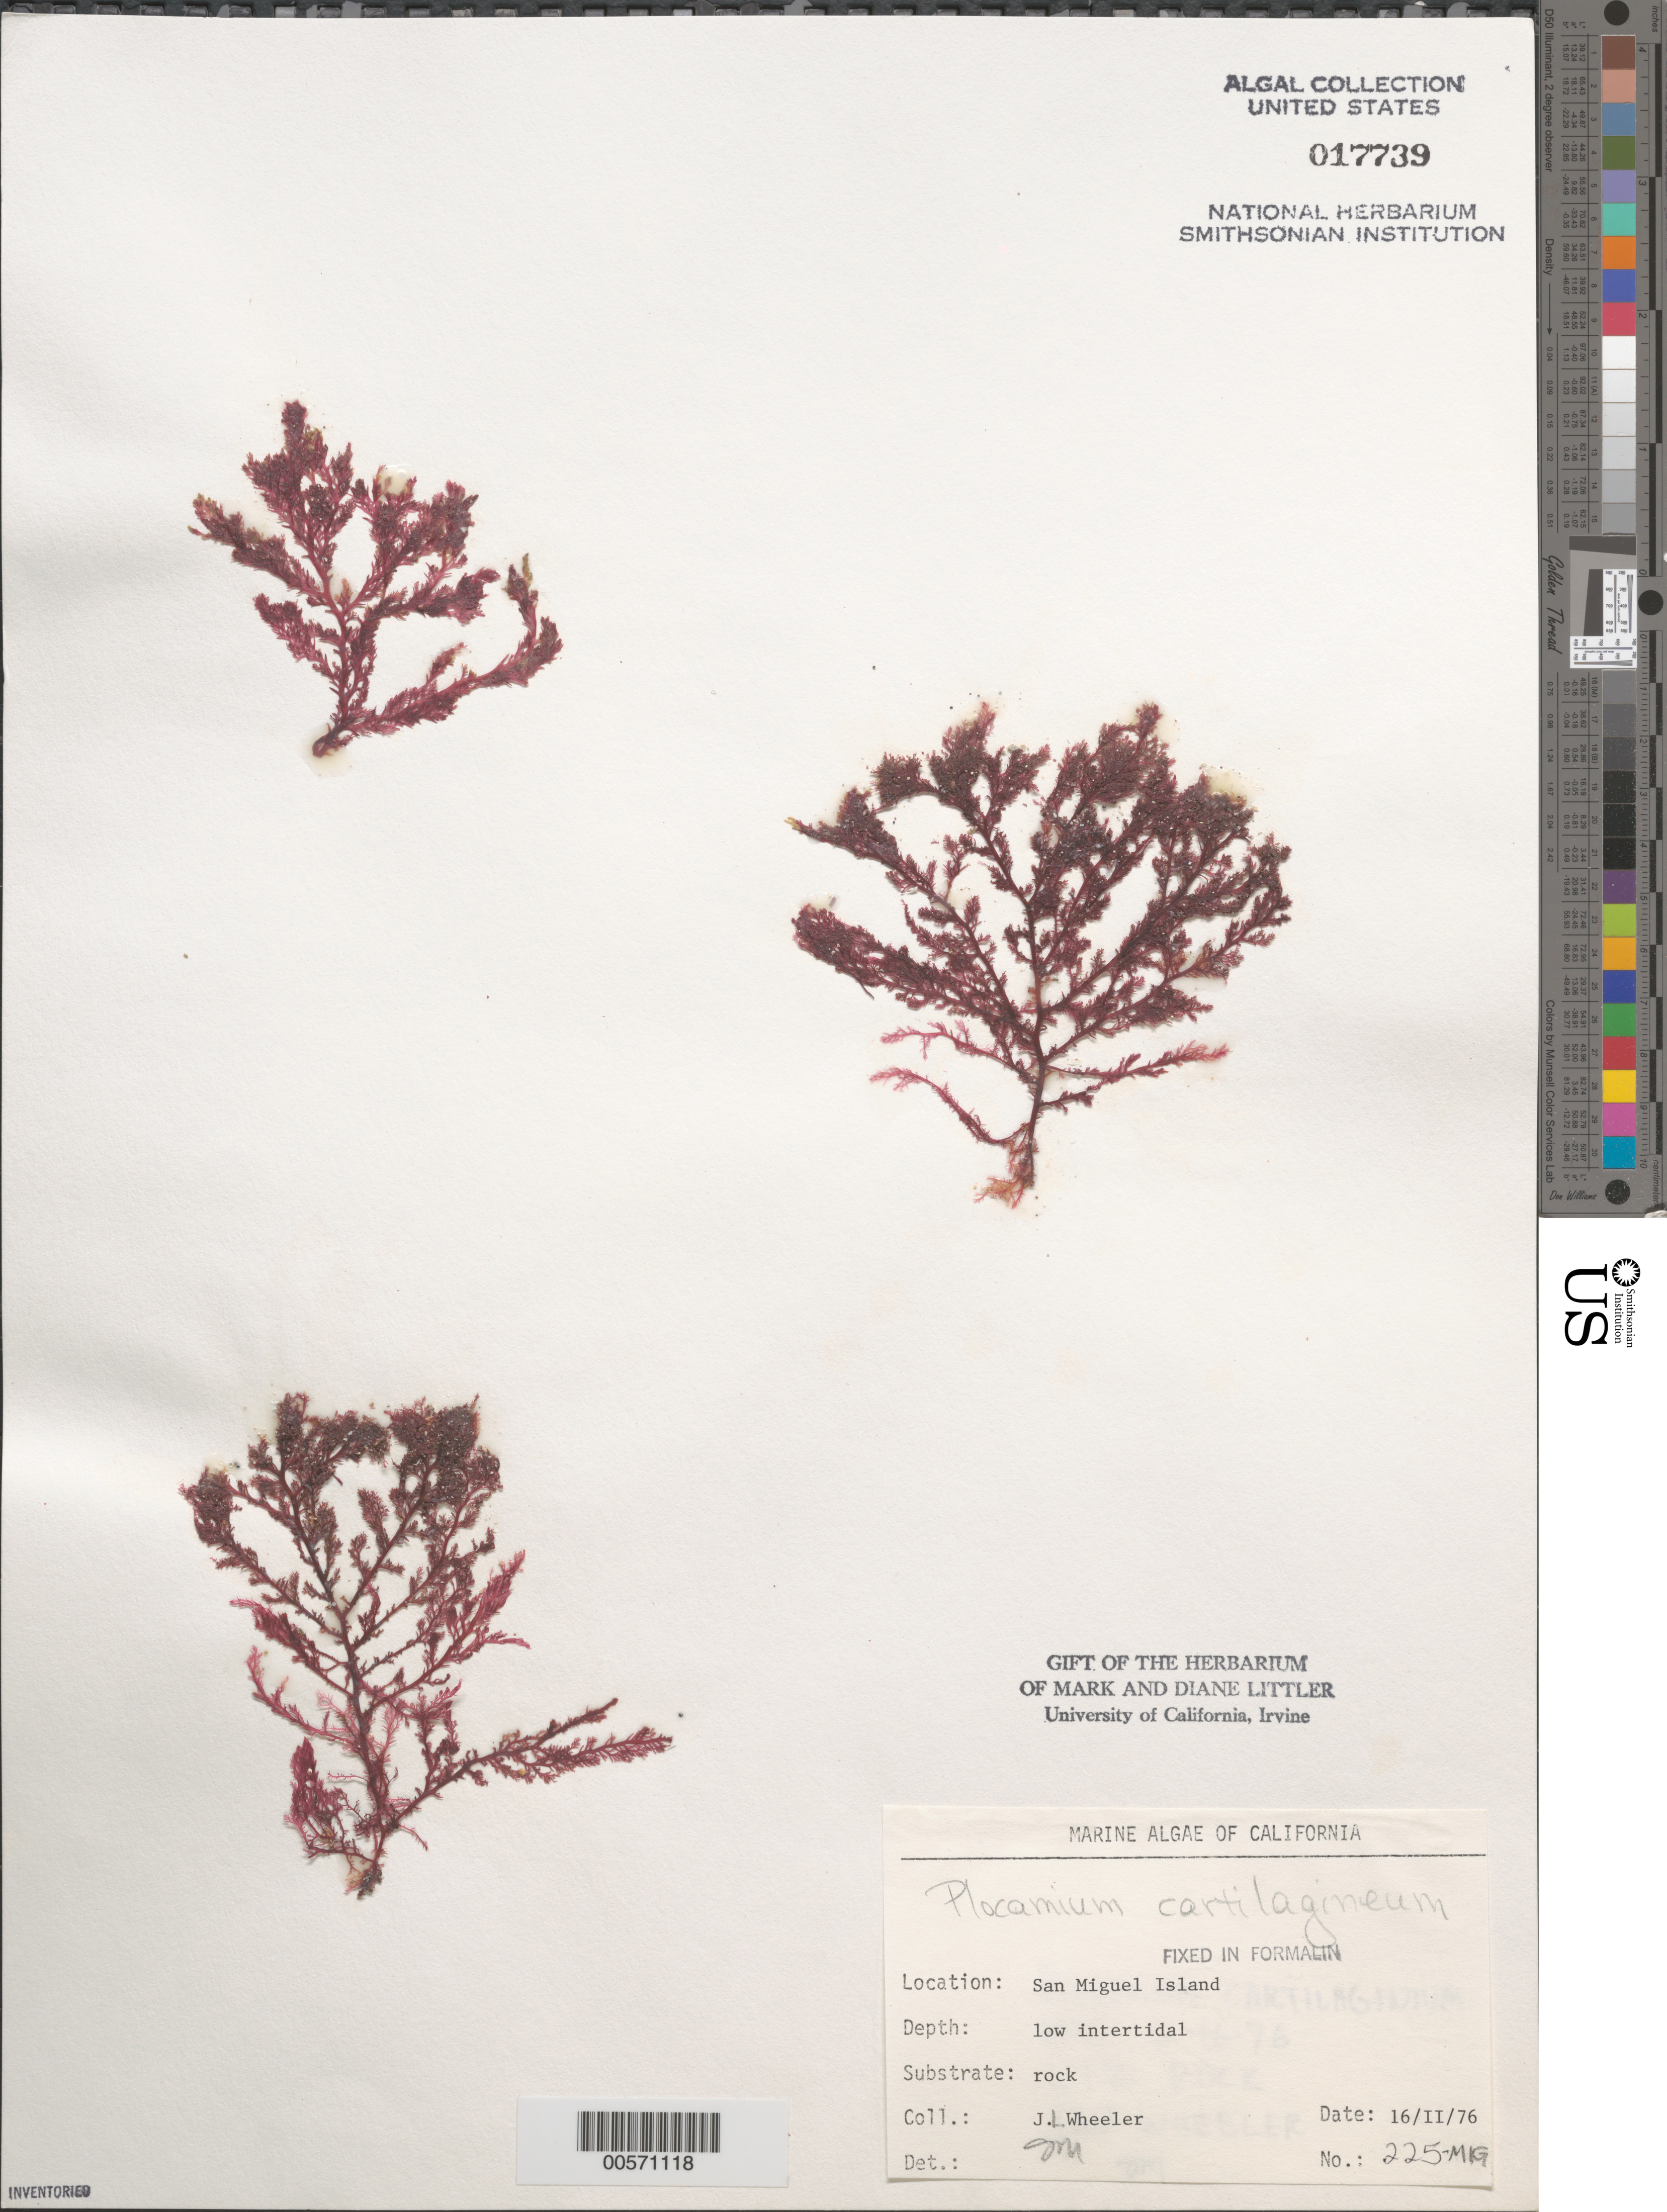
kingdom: Plantae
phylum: Rhodophyta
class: Florideophyceae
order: Plocamiales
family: Plocamiaceae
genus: Plocamium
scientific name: Plocamium cartilagineum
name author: (L.) P.S. Dixon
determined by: Murray, S. N.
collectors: J. L. Wheeler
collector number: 225-mig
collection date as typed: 16 Feb 1976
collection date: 1976-02-16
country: United States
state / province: California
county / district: Santa Barbara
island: San Miguel Island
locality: Cuyler Harbor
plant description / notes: BLM-SOCALBIGHT Rocky Intertidal Survey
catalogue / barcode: US 17739